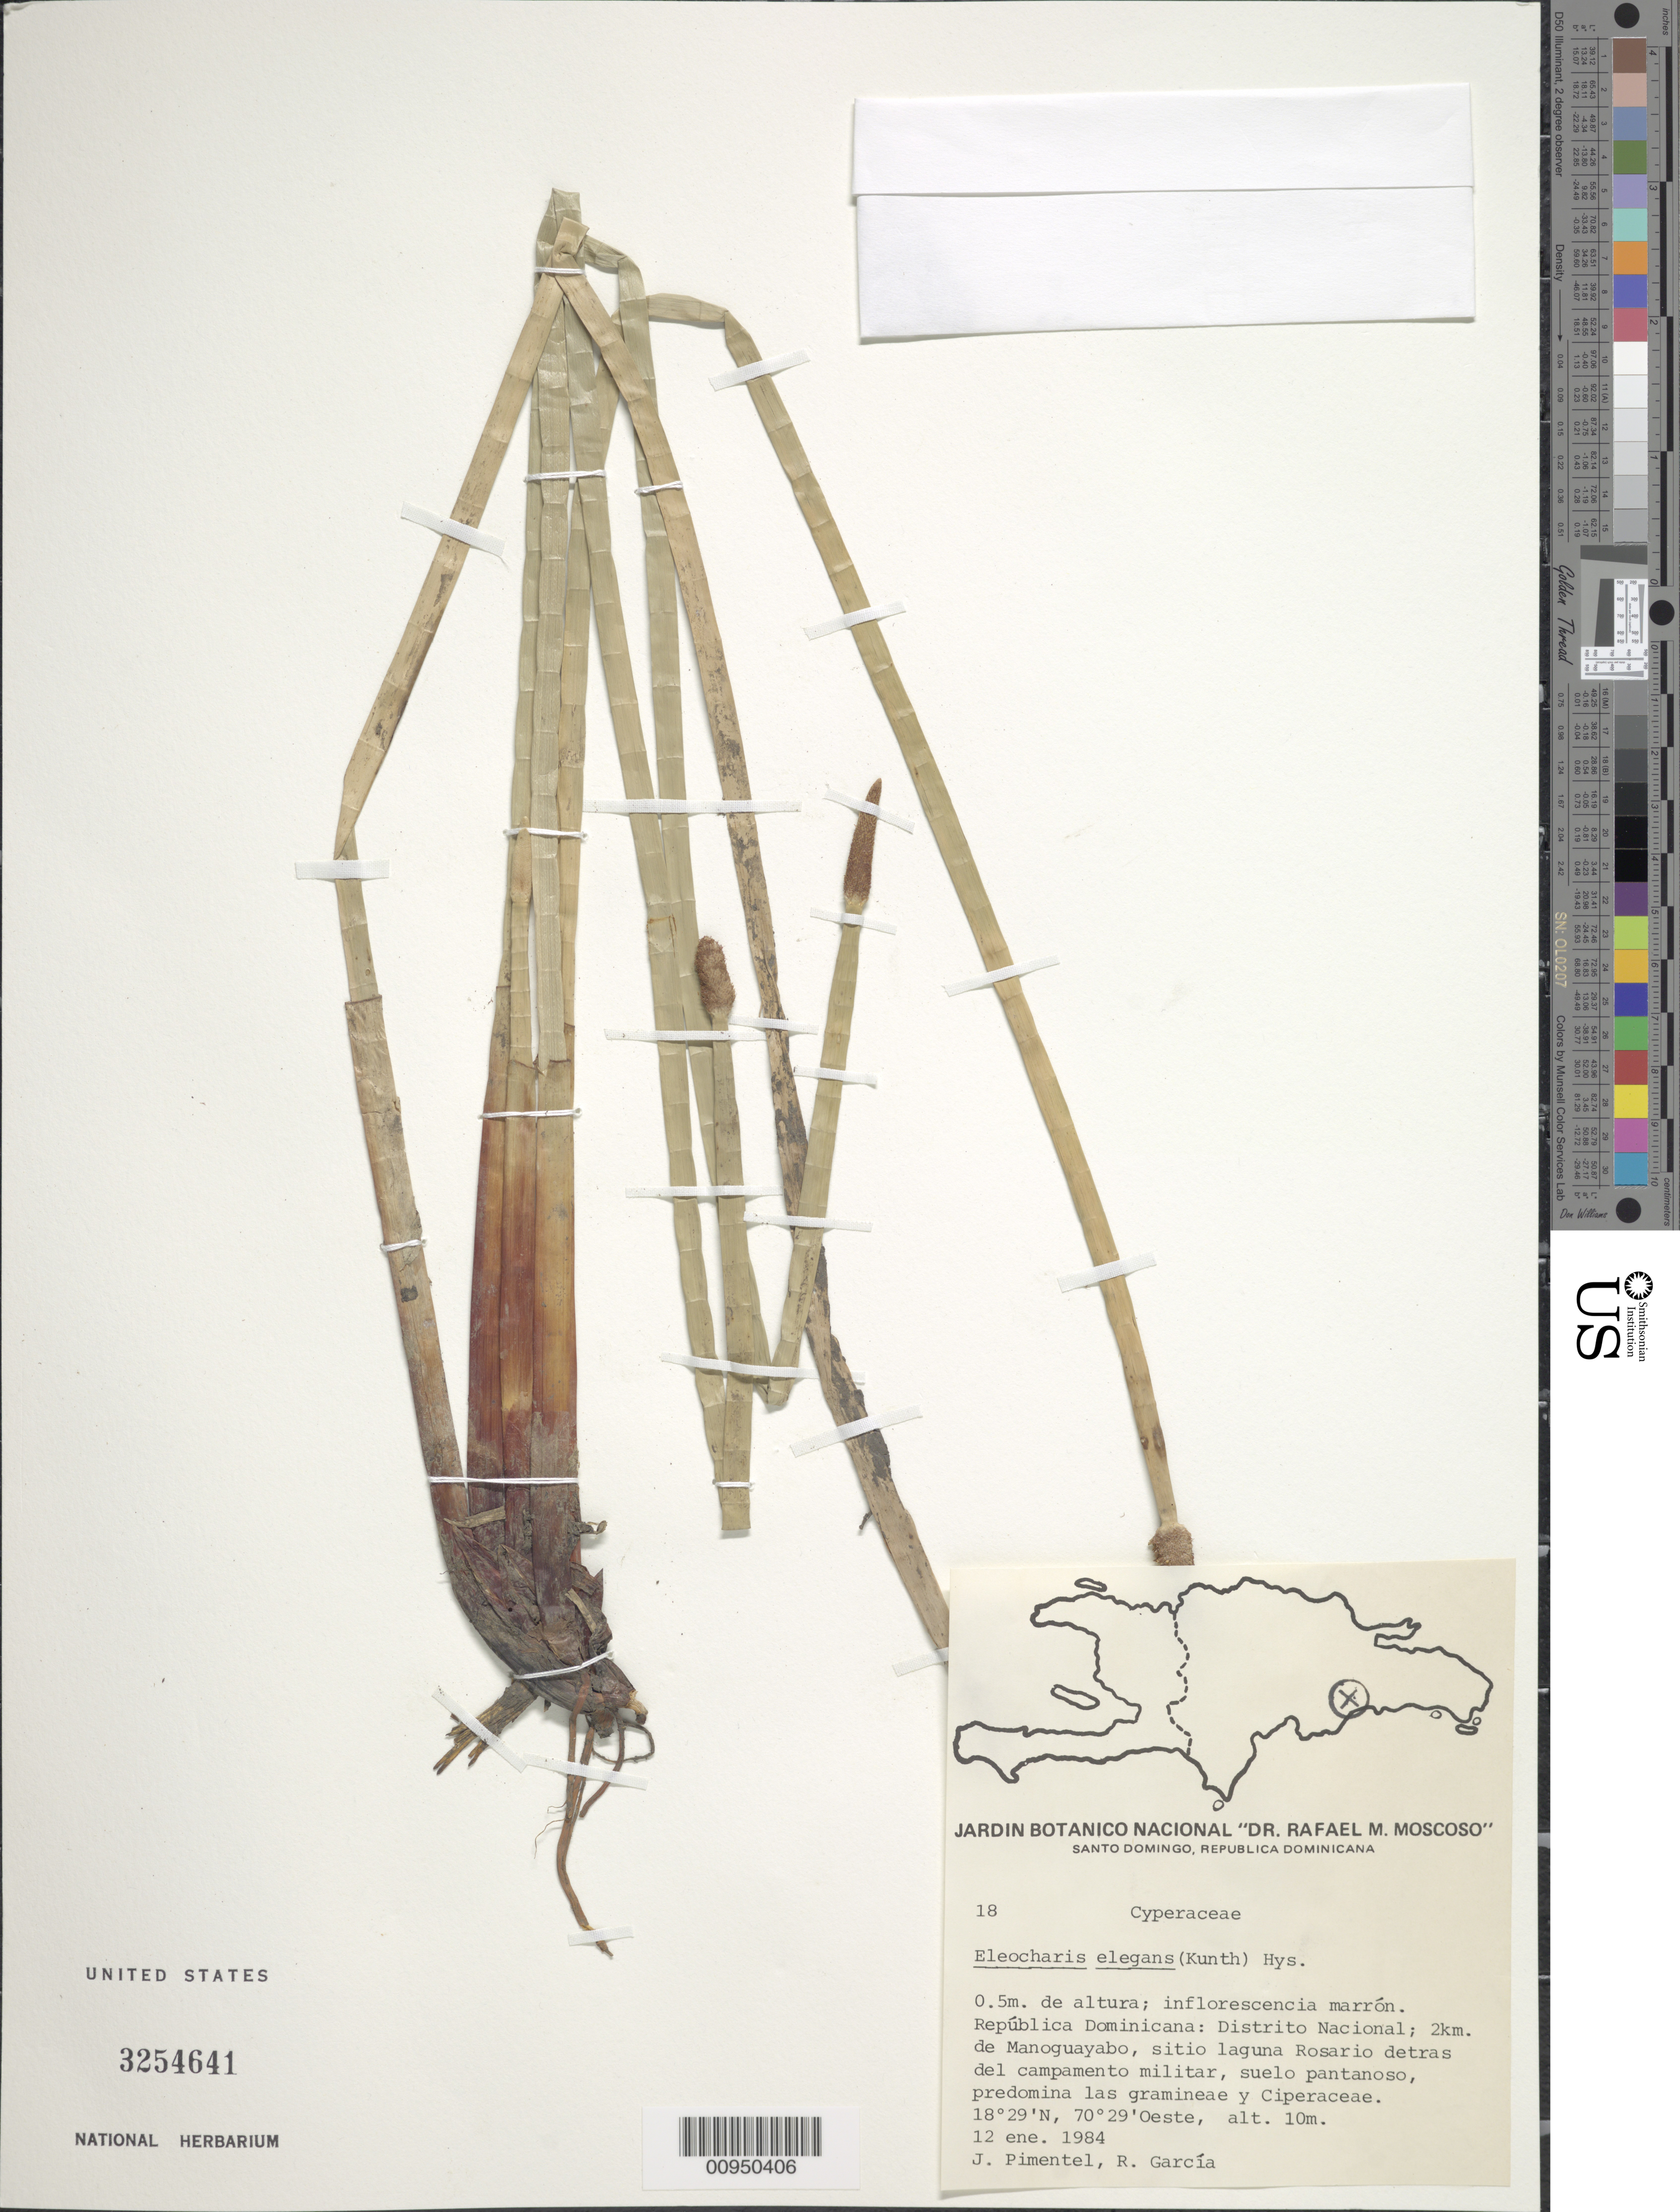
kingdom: Plantae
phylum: Tracheophyta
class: Liliopsida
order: Poales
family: Cyperaceae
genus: Eleocharis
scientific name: Eleocharis elegans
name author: (Kunth) Roem. & Schult.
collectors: J. Pimentel & R. G. García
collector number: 18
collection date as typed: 12 Jan 1984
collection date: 1984-01-12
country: Dominican Republic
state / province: Distrito Nacional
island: Hispaniola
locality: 2 km de Manoguayabo, sitio laguna Rosario detras del campamento militar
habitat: Suelo pantanoso, predomina las gramineae y Ciperaceae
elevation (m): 10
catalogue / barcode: US 3254641